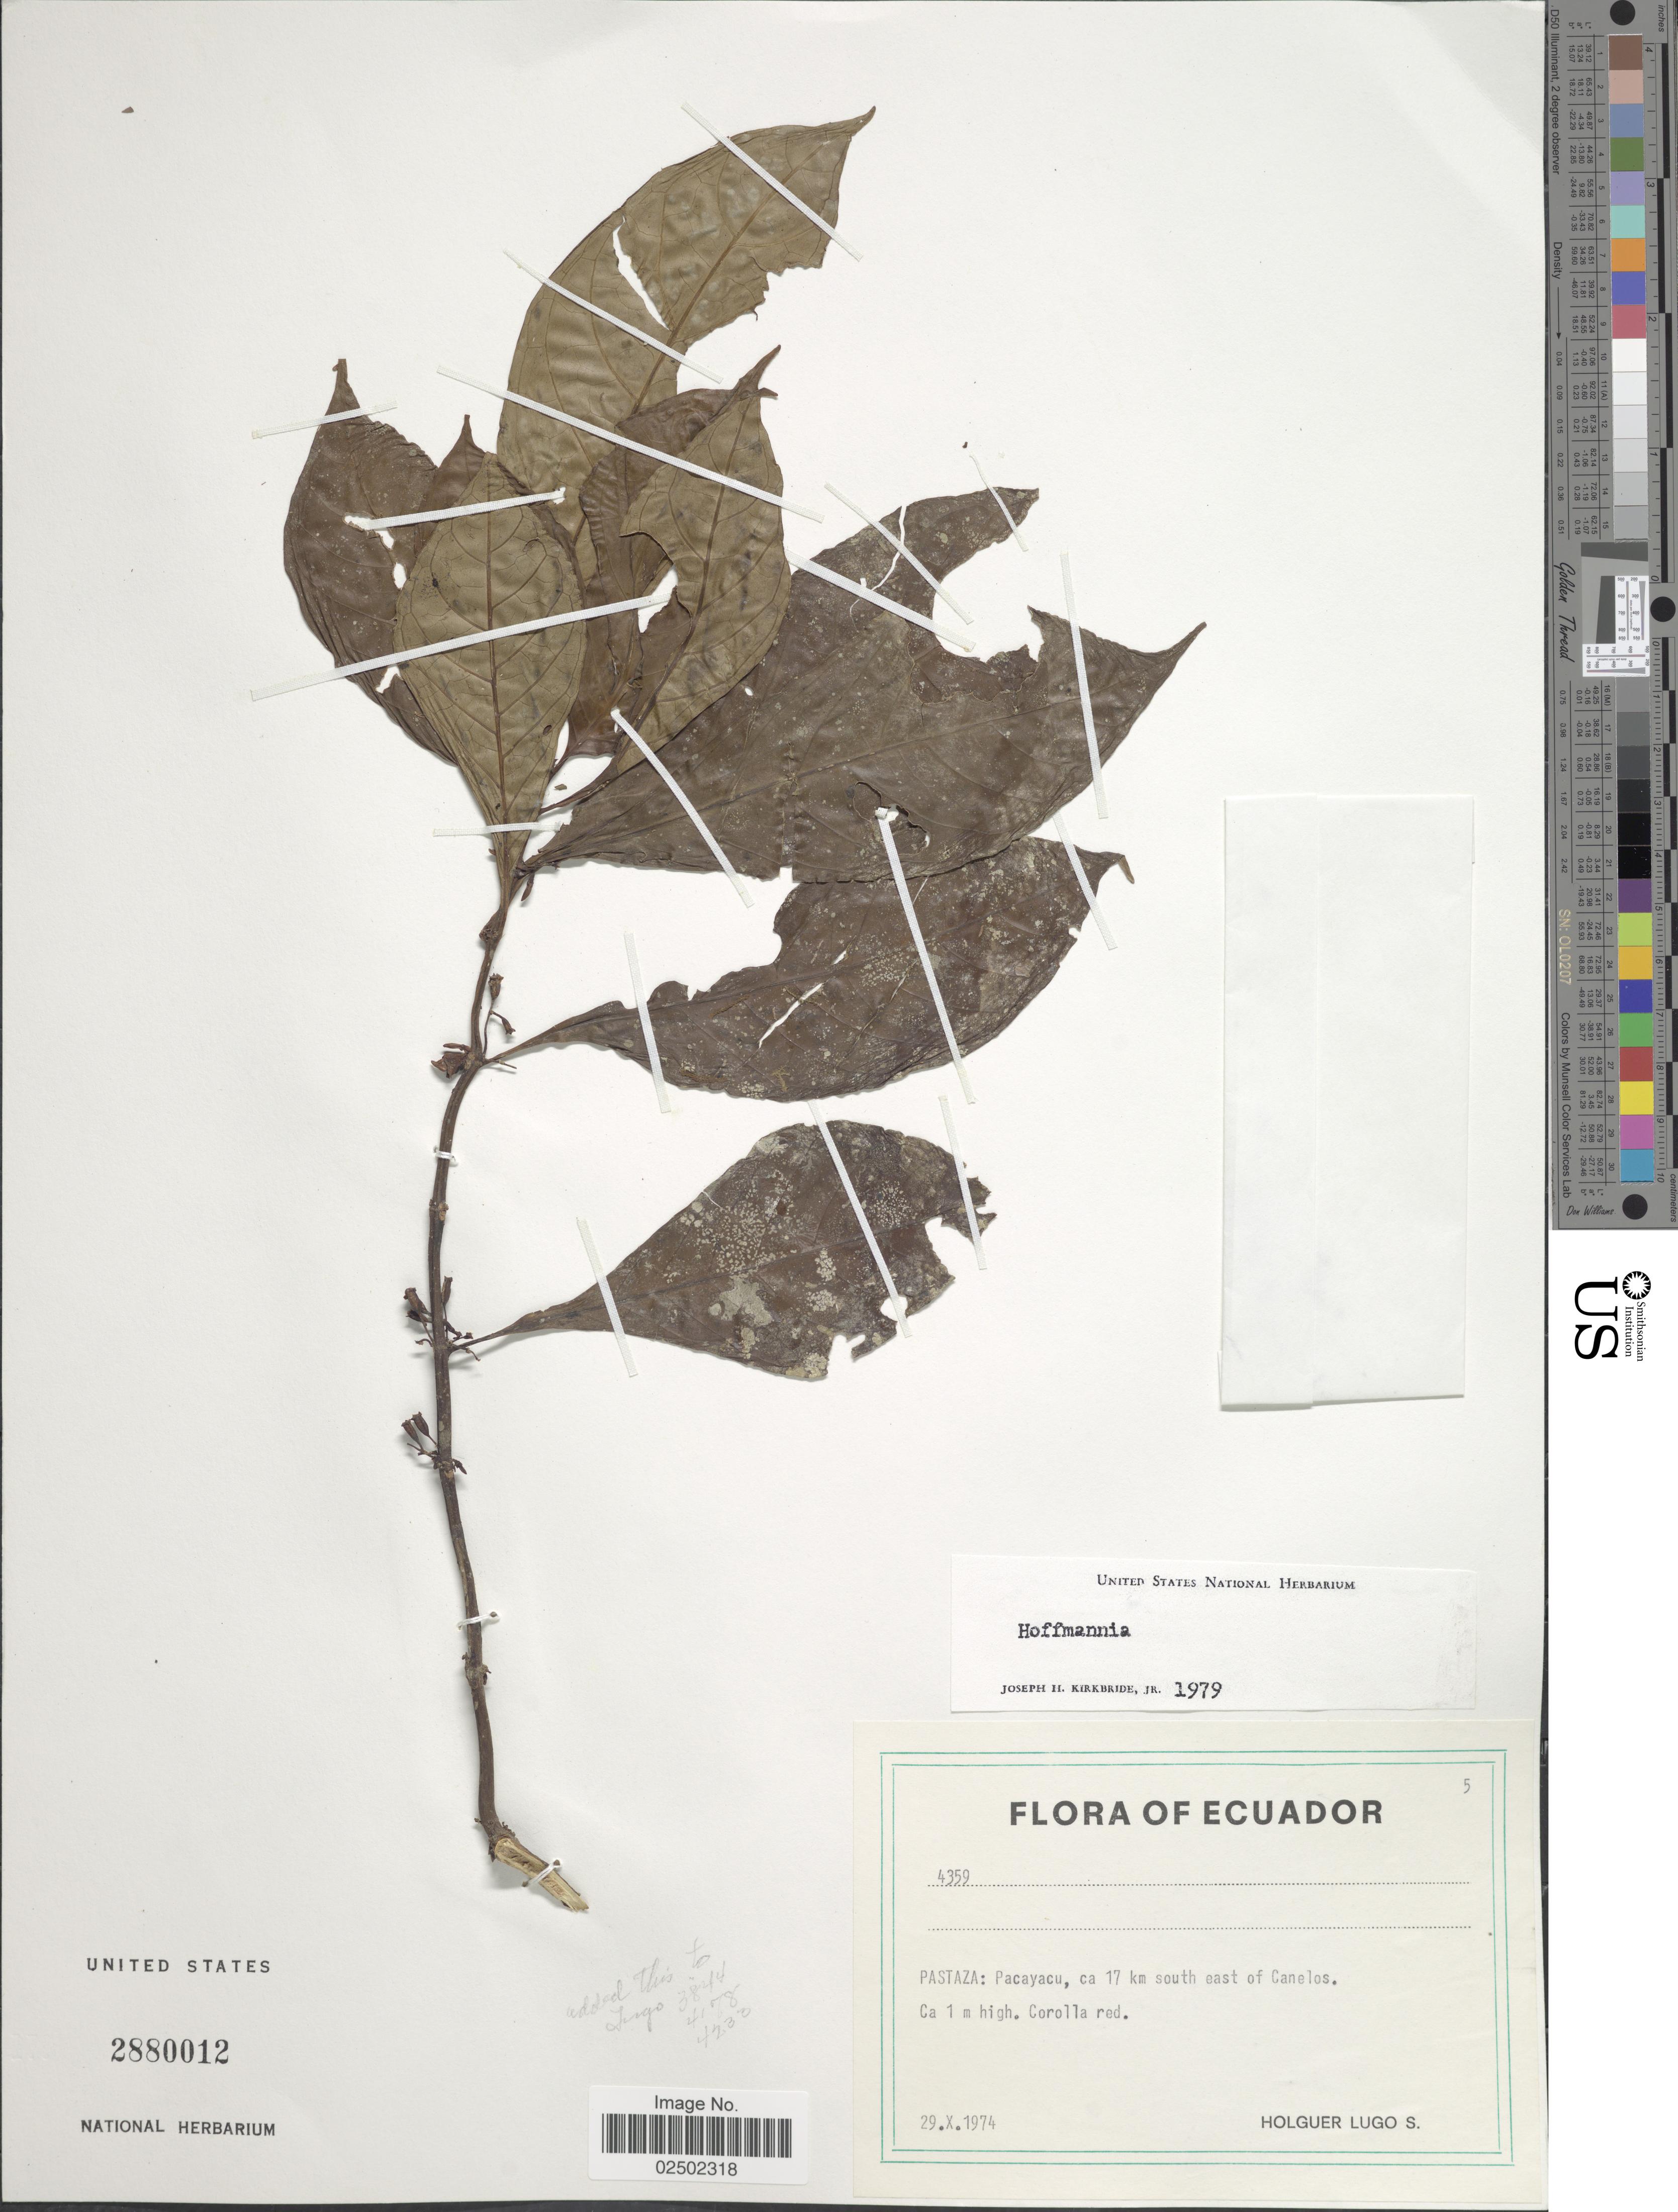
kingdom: Plantae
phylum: Tracheophyta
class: Magnoliopsida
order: Gentianales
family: Rubiaceae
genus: Hoffmannia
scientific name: Hoffmannia sp.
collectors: H. Lugo S.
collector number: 4359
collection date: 1974-10-29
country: Ecuador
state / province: Pastaza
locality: Pastaza: Pacayacu, 17 km south east of Canelos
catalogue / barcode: US 2880012